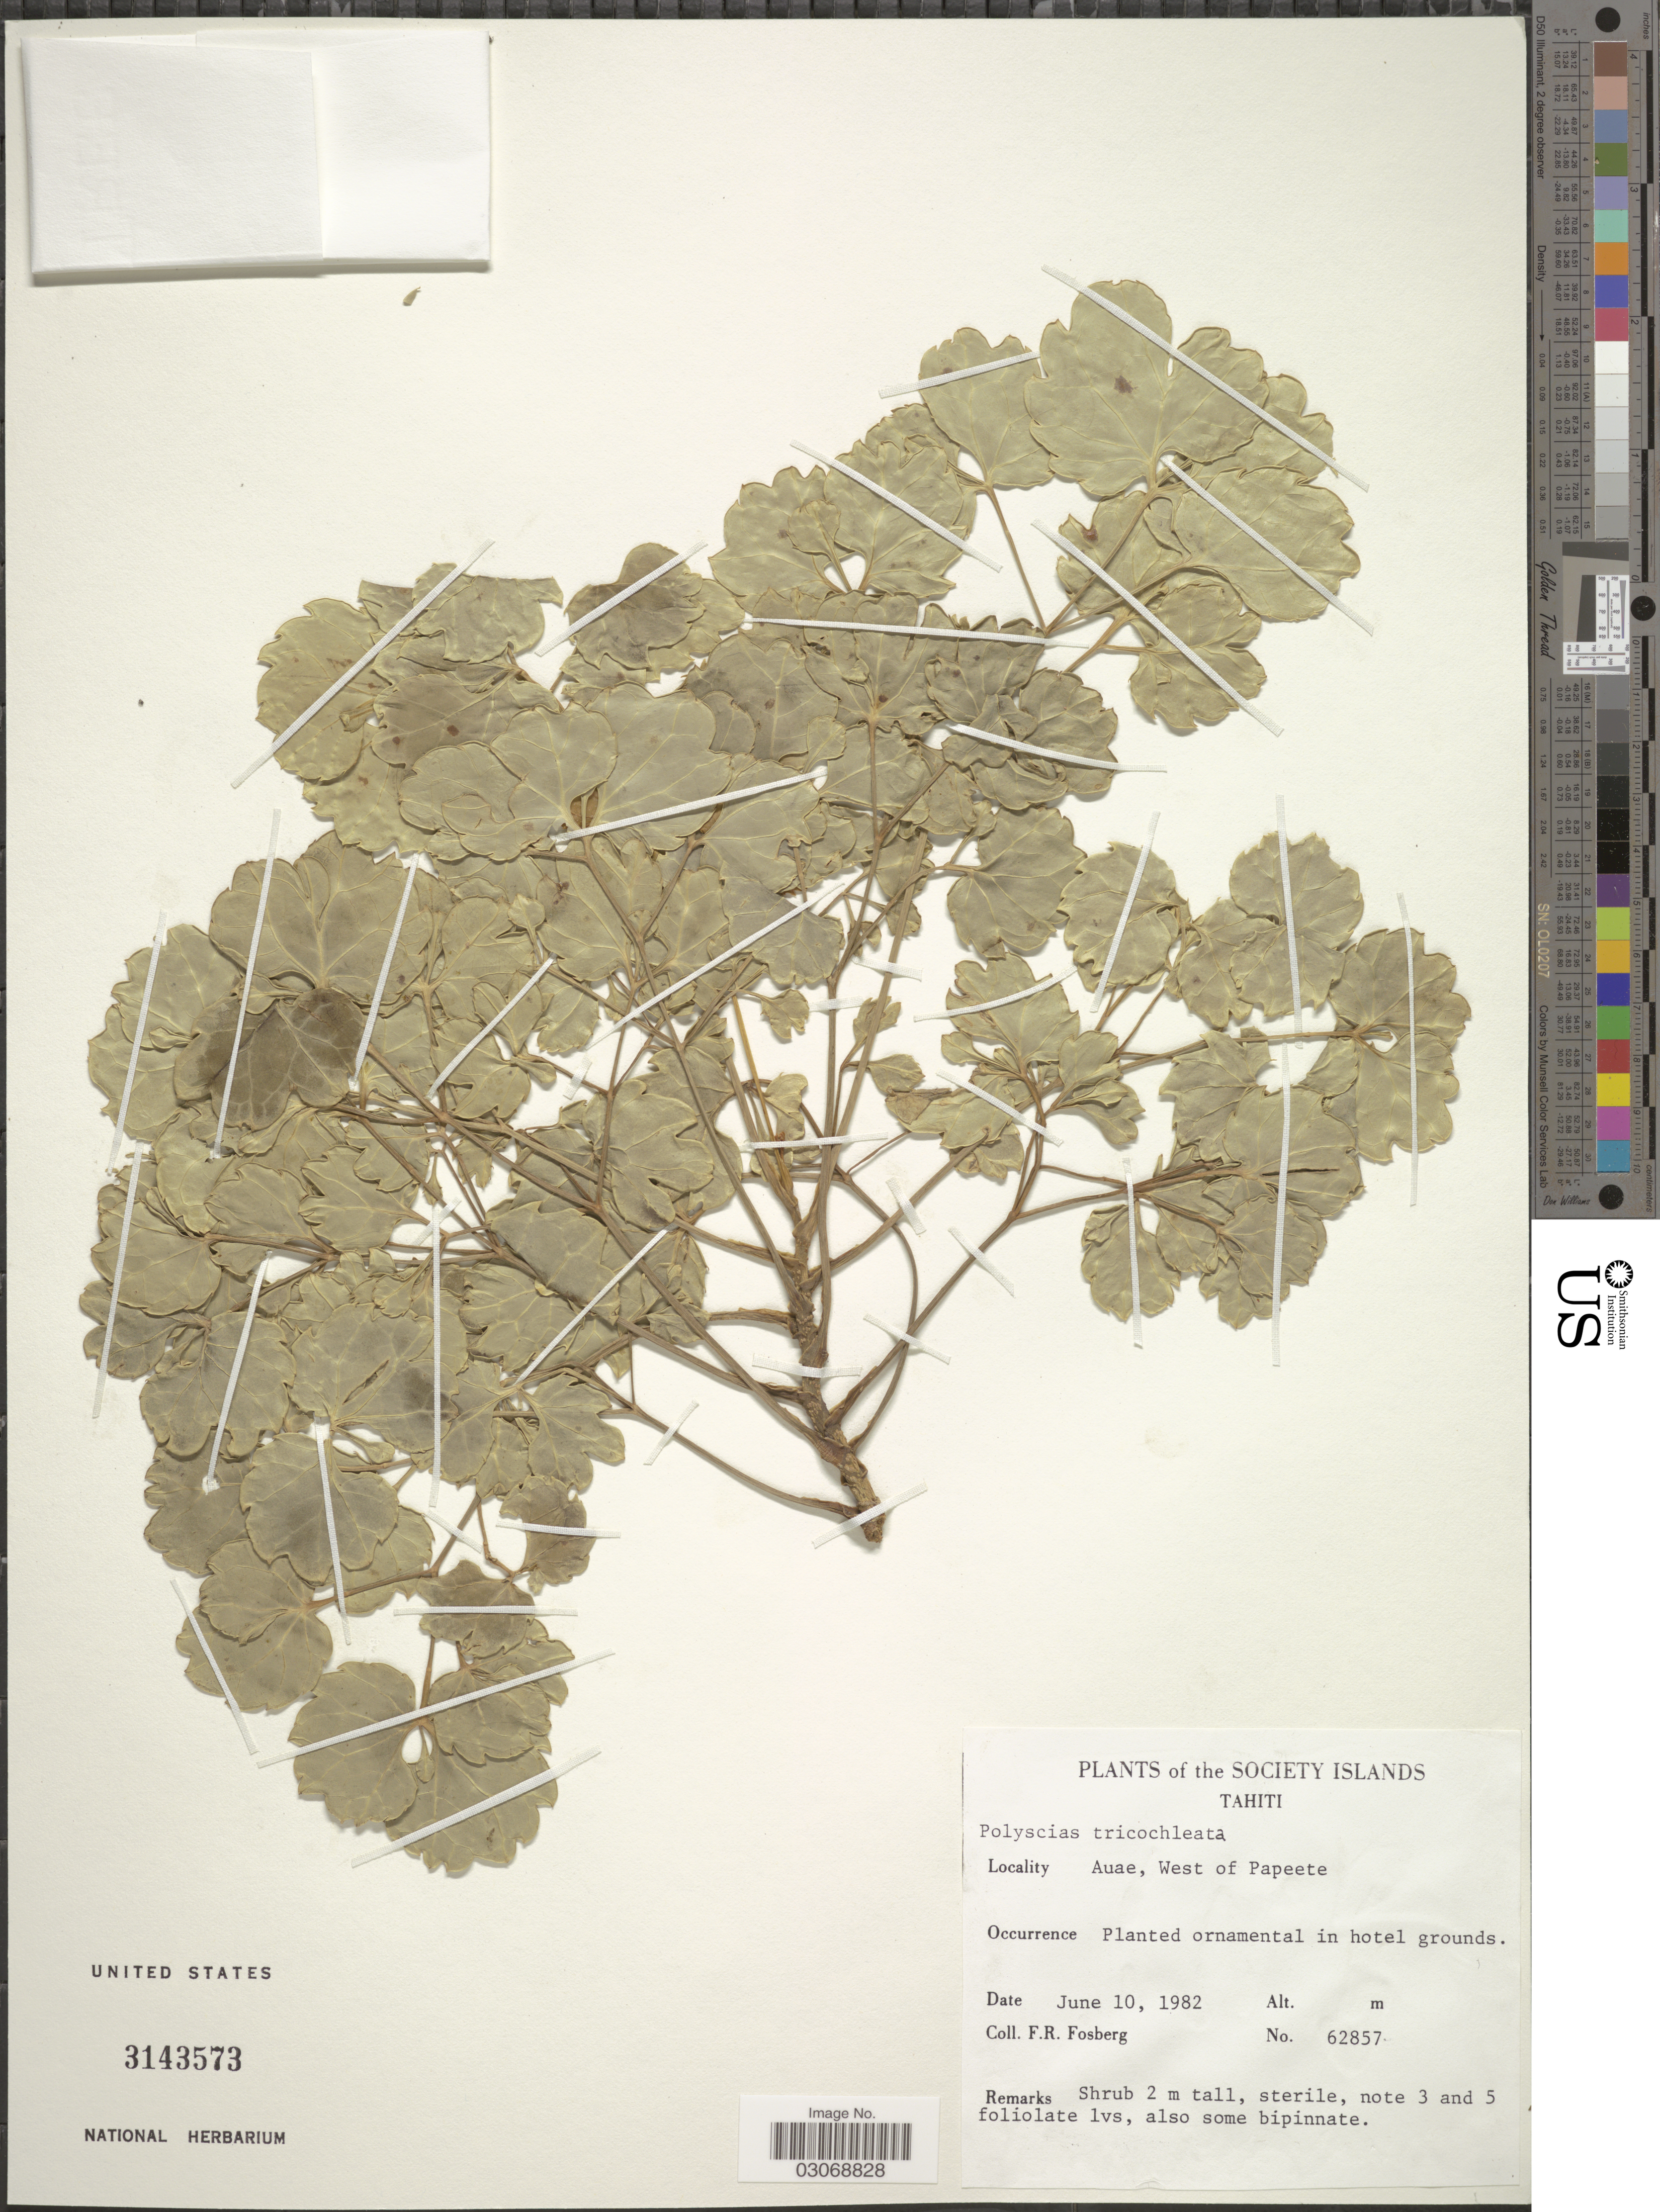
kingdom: Plantae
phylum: Tracheophyta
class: Magnoliopsida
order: Apiales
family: Araliaceae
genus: Polyscias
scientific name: Polyscias scutellaria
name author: (Burm. f.) Fosberg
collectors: F. R. Fosberg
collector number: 62857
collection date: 1982-06-10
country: French Polynesia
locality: The Society Islands. Tahiti. Auae, West of Papeete. In hotel grounds.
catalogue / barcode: US 3143573